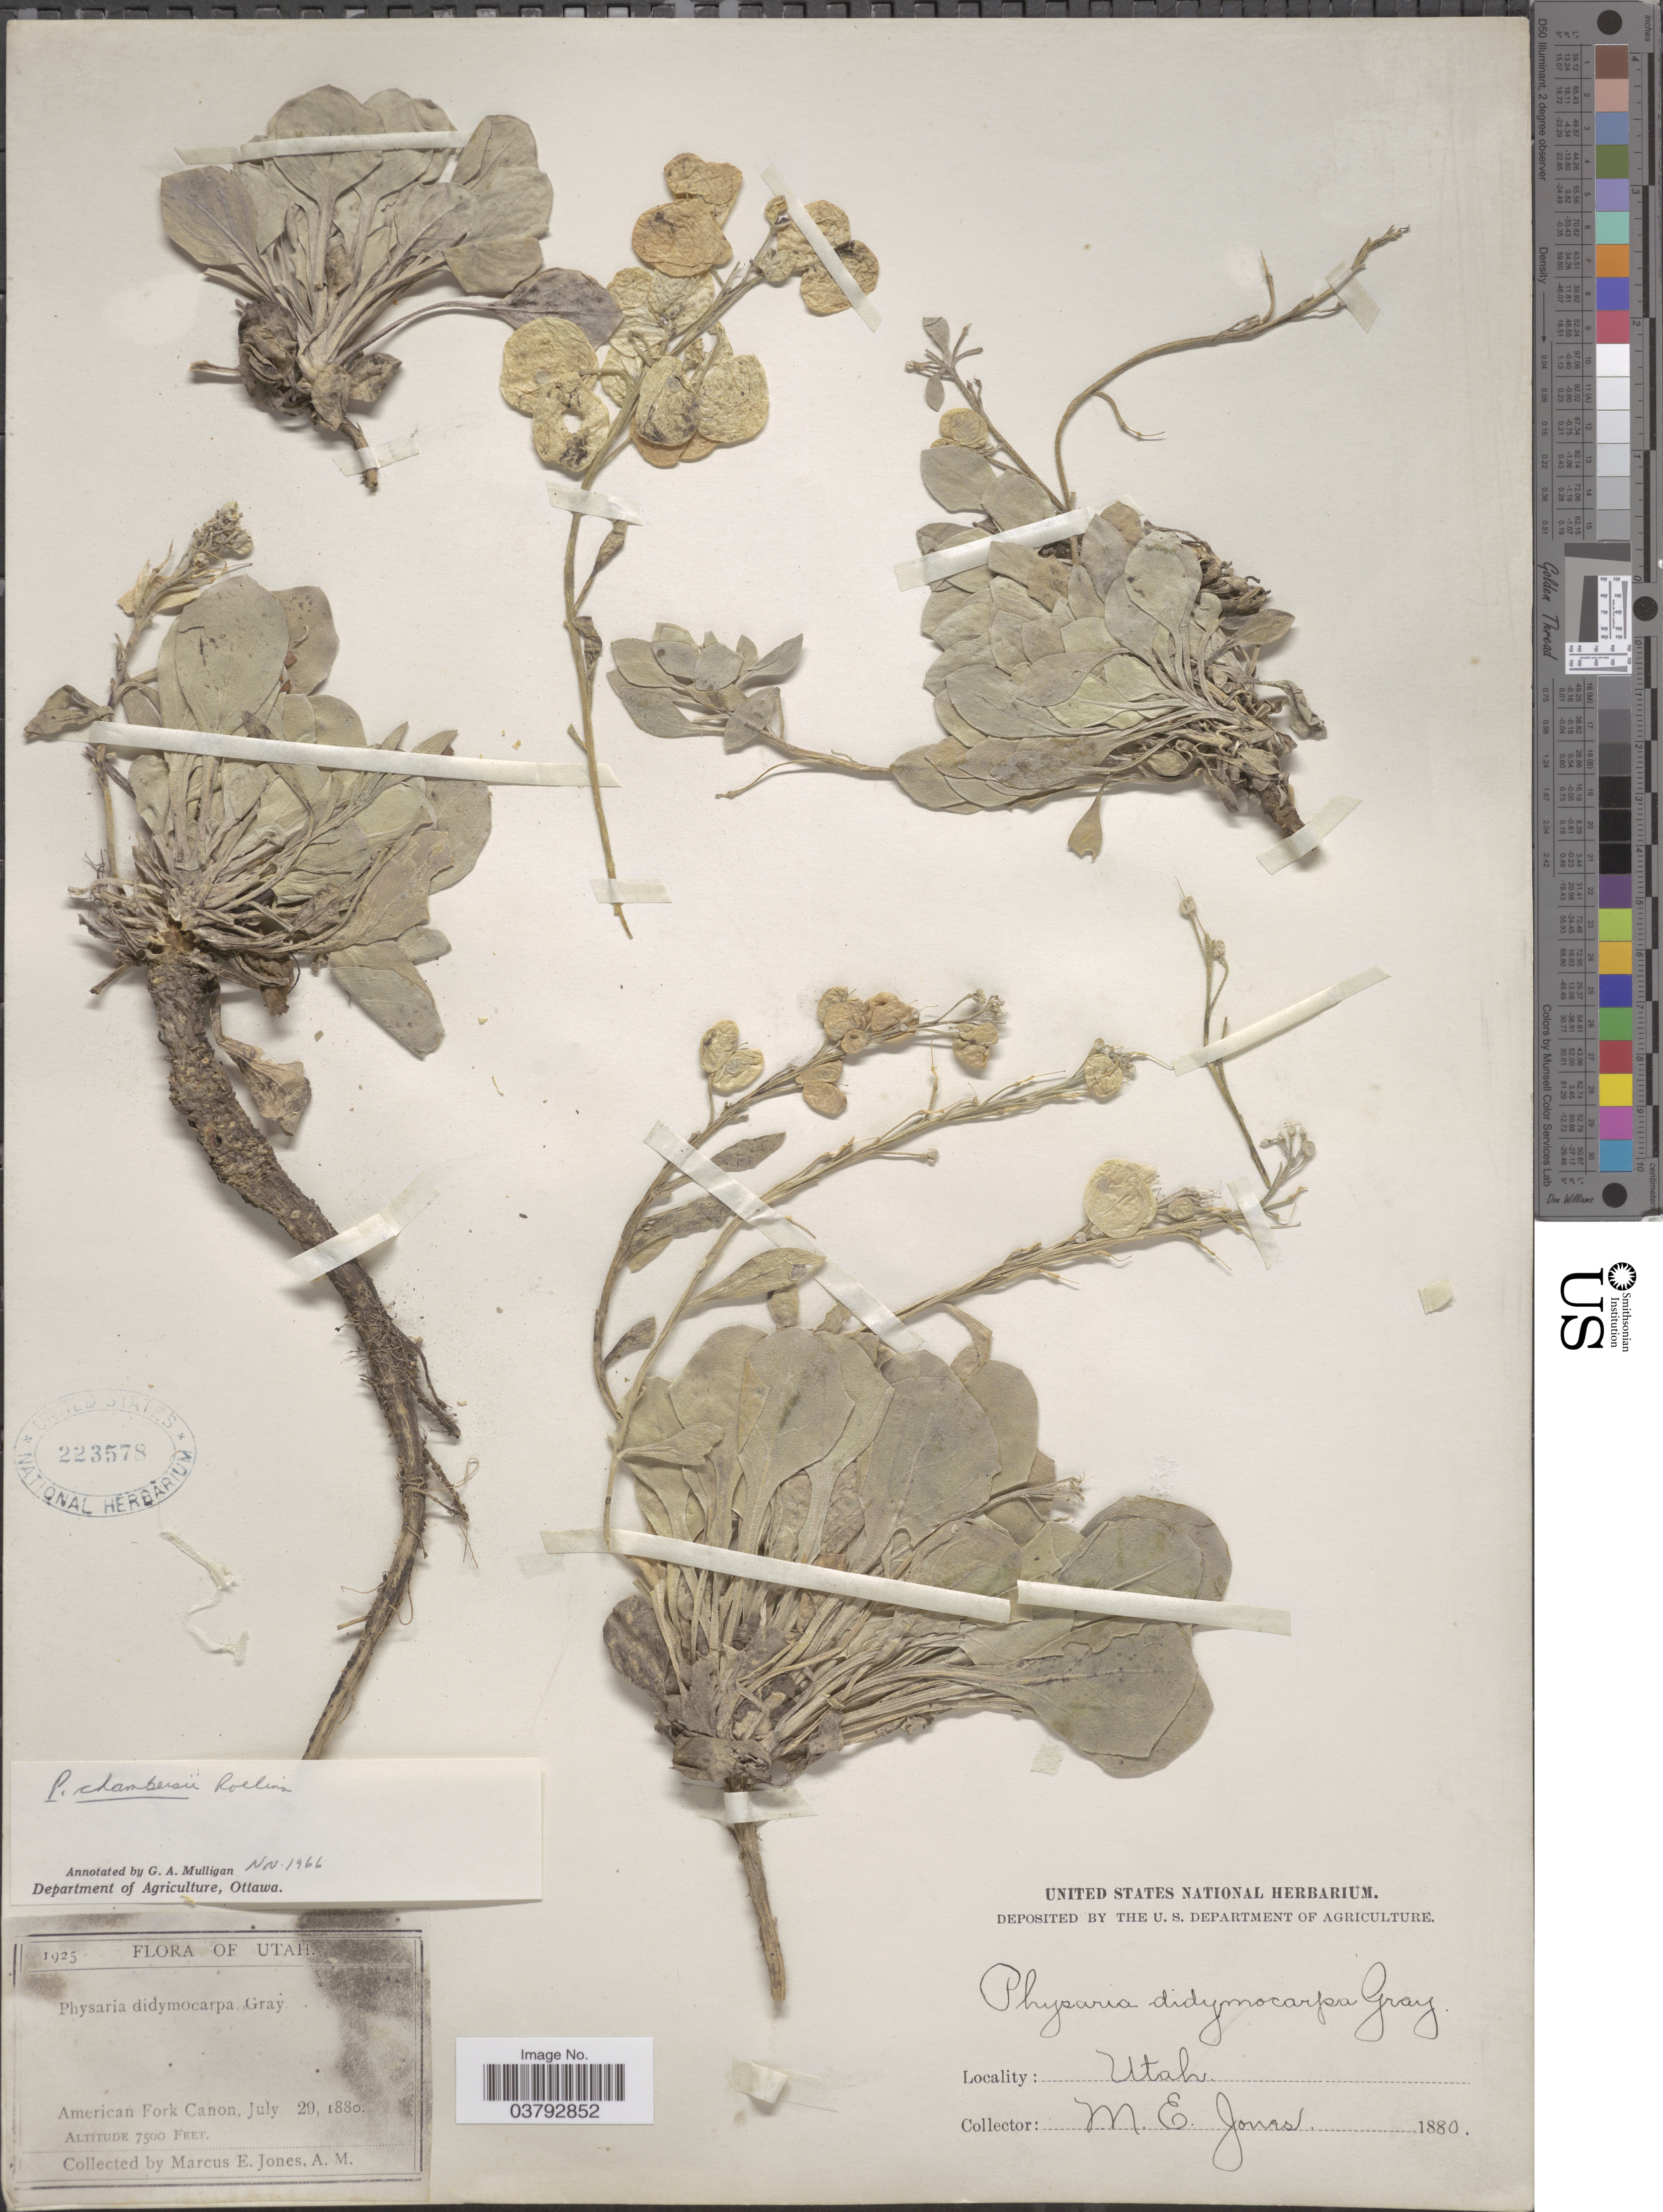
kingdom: Plantae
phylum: Tracheophyta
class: Magnoliopsida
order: Brassicales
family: Brassicaceae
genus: Physaria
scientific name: Physaria chambersii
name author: Rollins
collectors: M. E. Jones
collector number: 1925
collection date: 1880-07-29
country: United States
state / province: Utah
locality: American Fork Canon.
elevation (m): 2286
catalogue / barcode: US 223578